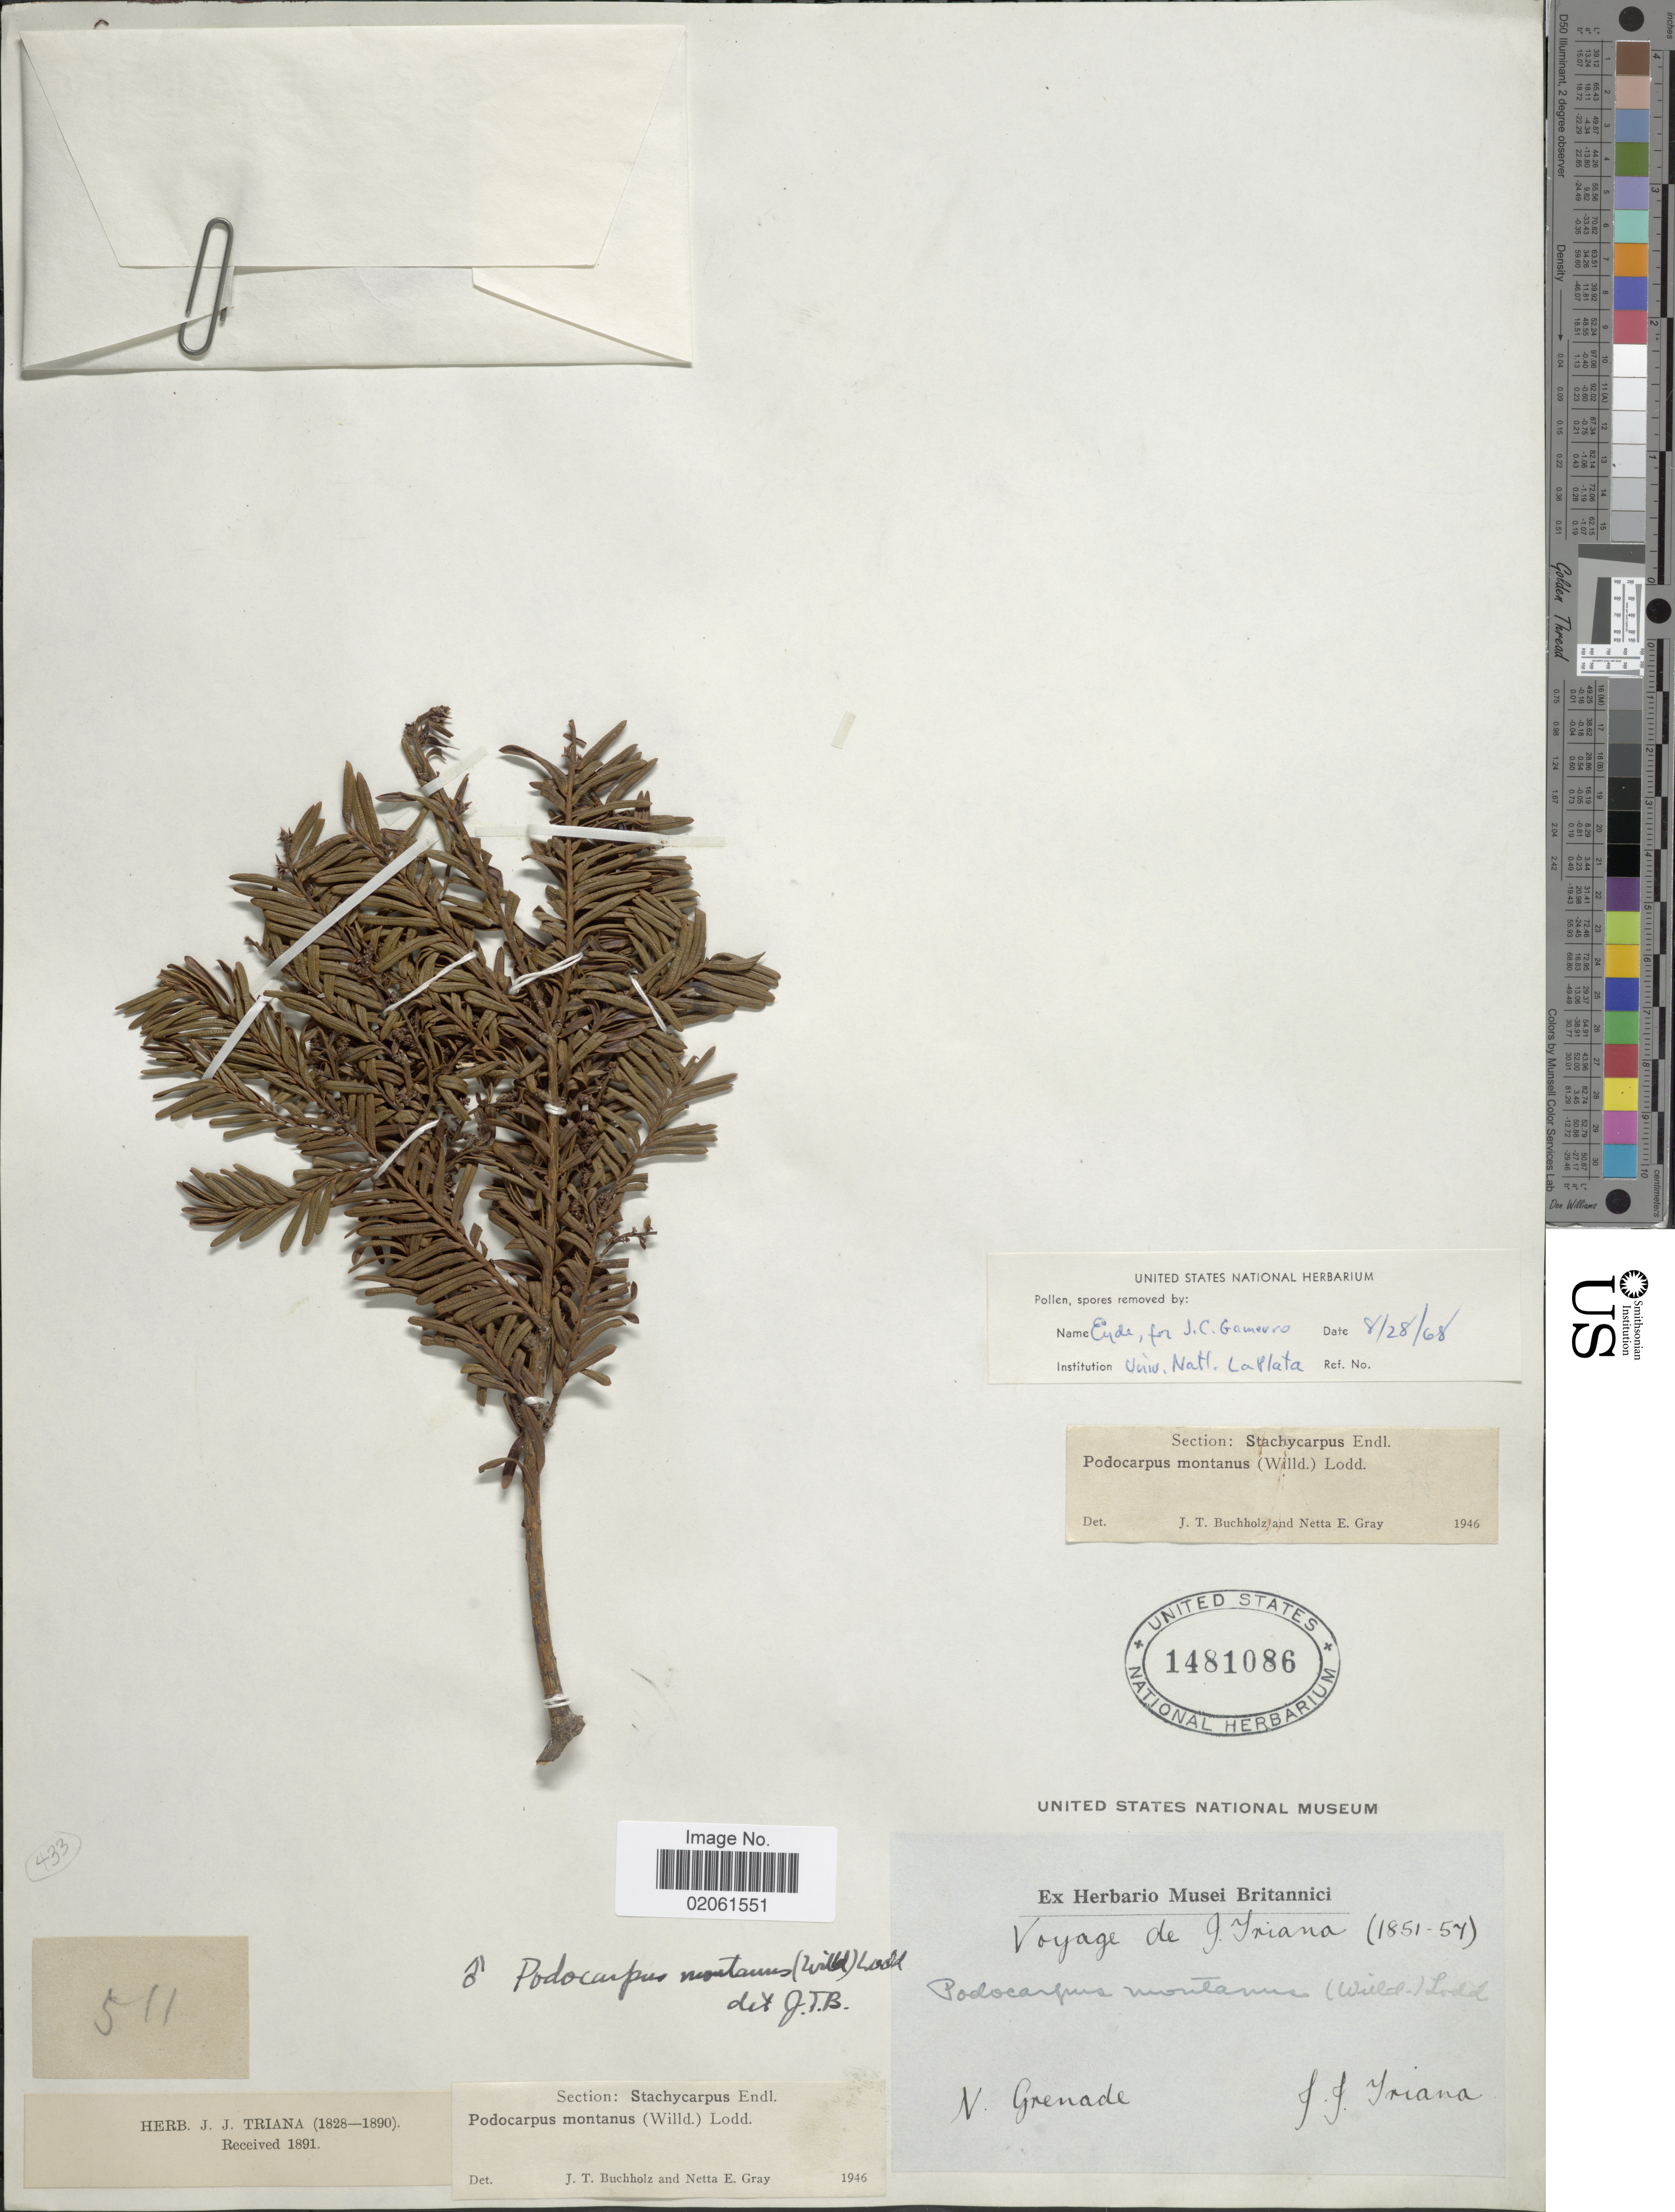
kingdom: Plantae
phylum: Tracheophyta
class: Pinopsida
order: Pinales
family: Podocarpaceae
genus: Podocarpus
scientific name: Podocarpus montanus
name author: (Humb. & Bonpl. ex Willd.) Lodd. ex Endl.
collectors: J. J. Triana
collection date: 1851/1857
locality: N. Grenade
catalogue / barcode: US 1481086